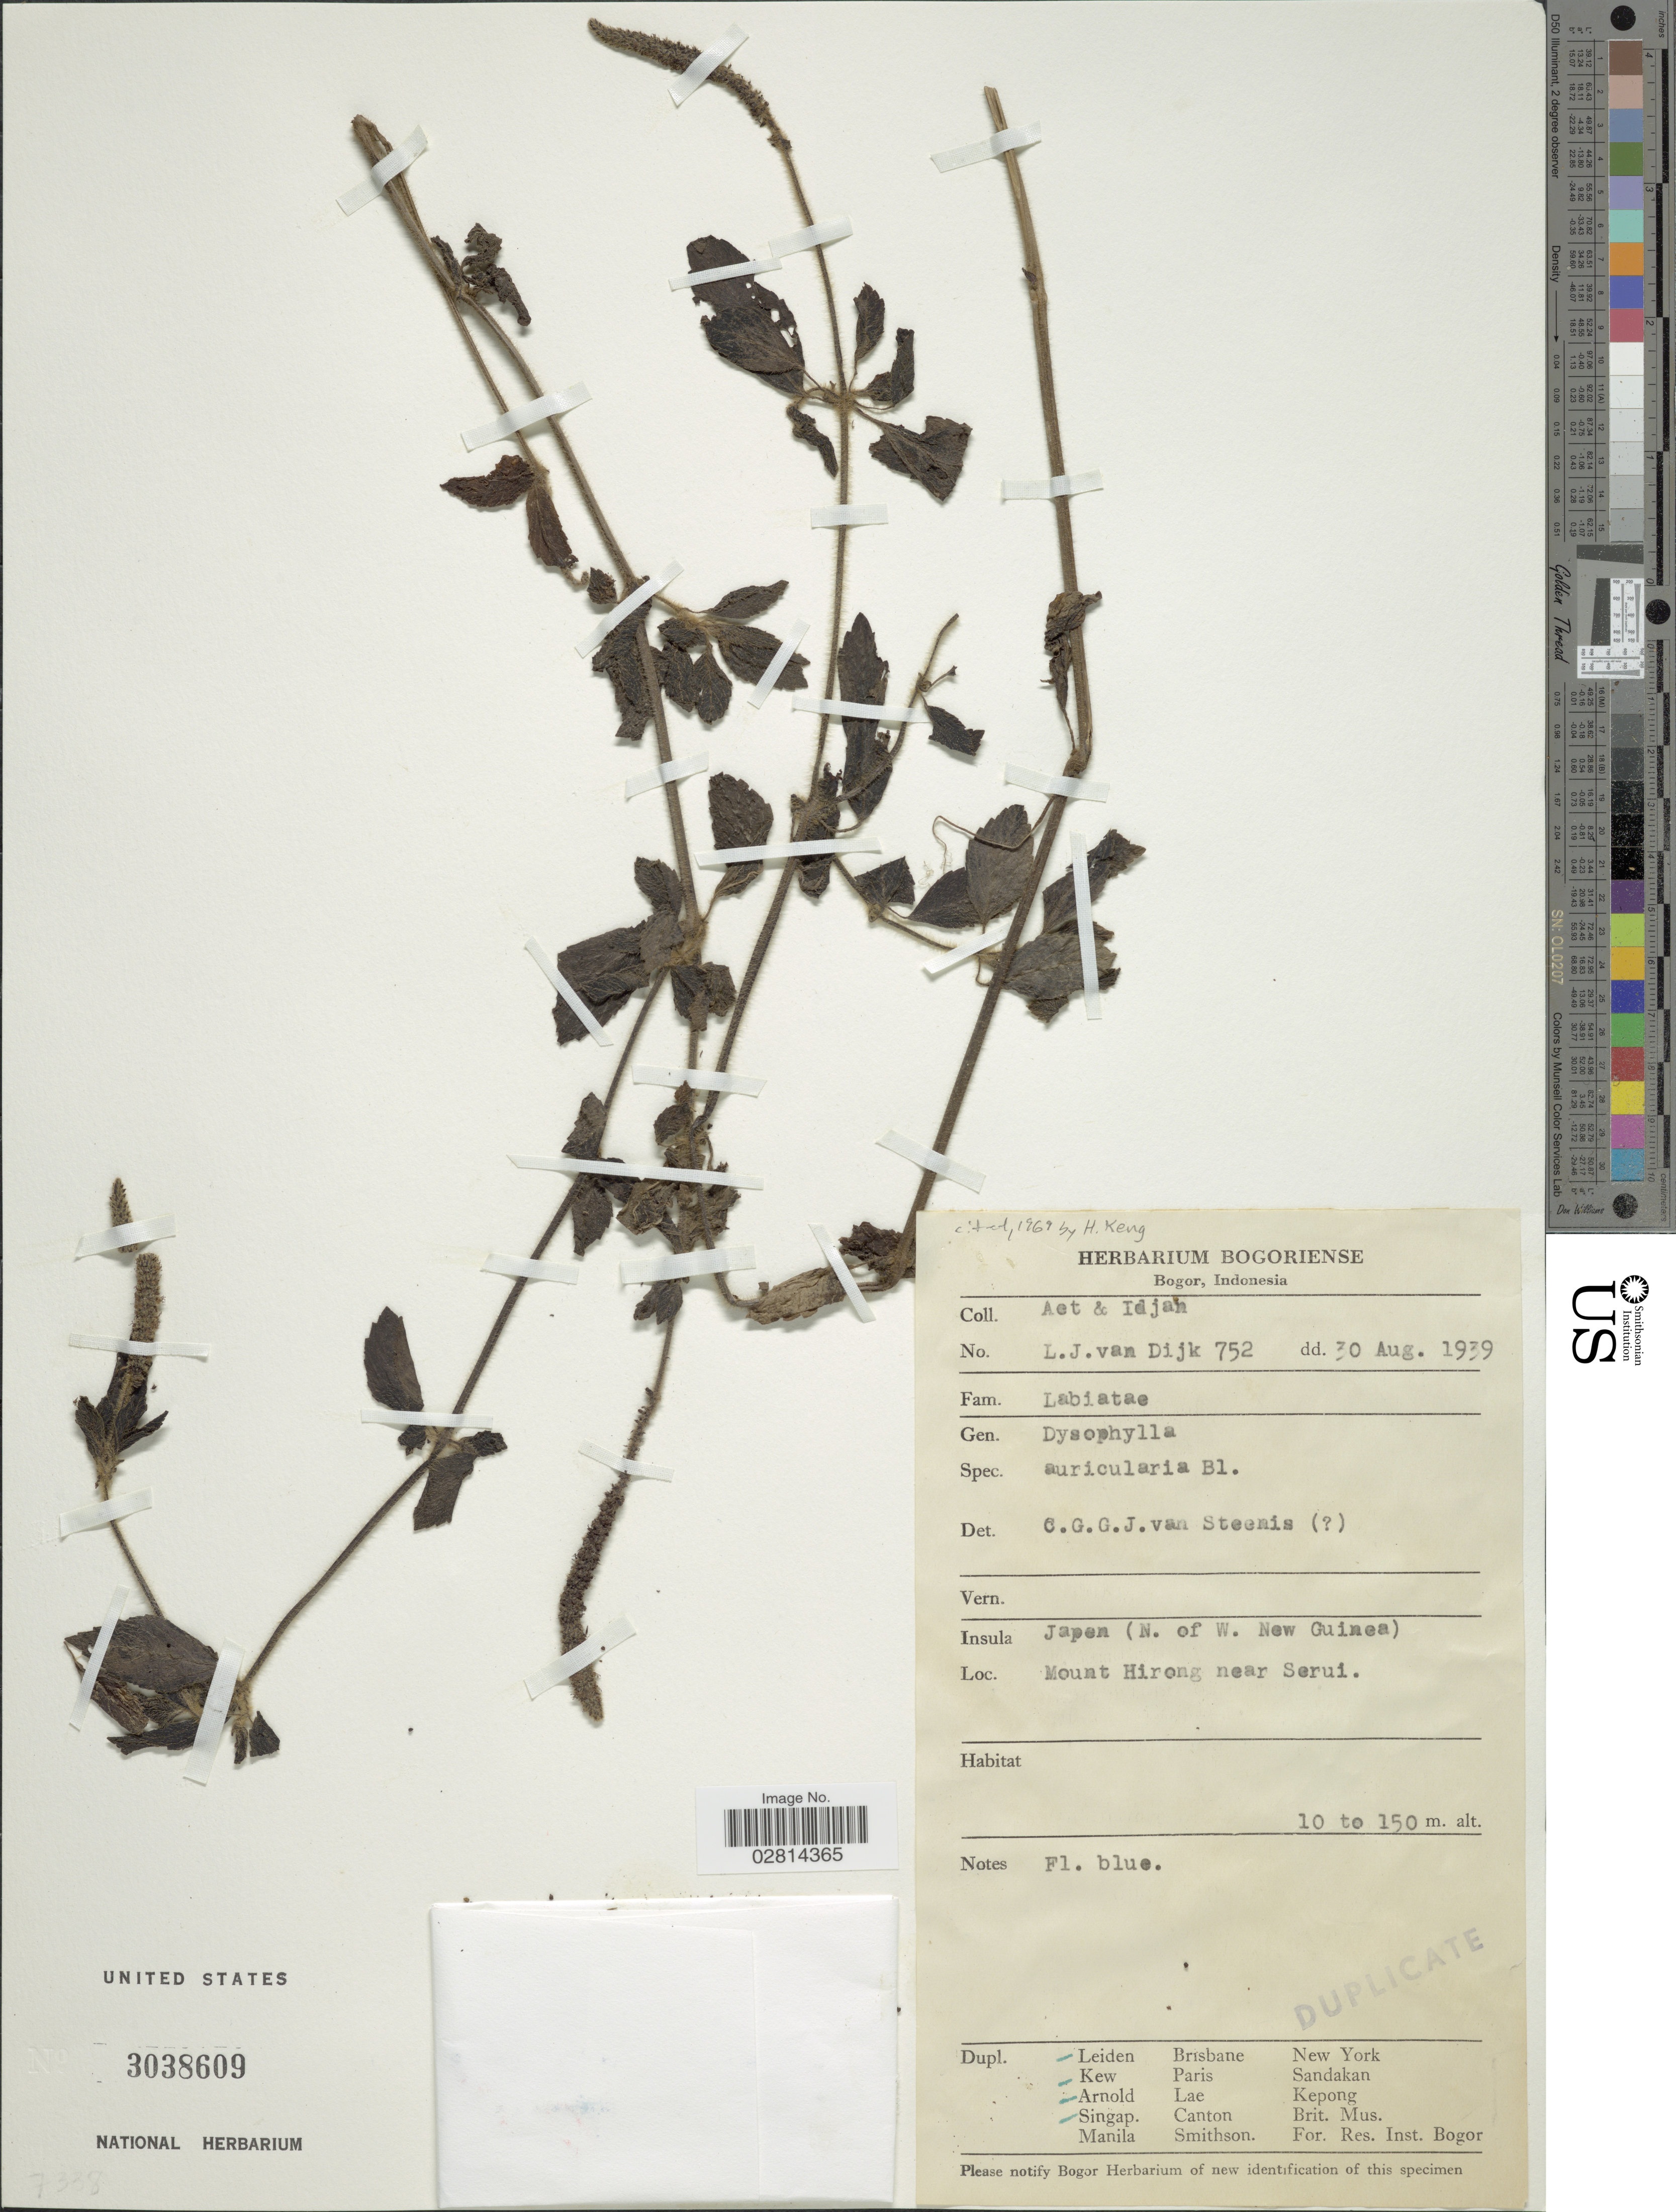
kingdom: Plantae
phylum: Tracheophyta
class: Magnoliopsida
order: Lamiales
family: Lamiaceae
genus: Pogostemon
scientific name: Pogostemon auricularius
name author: (L.) Hassk.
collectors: L. Dijk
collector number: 752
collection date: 1939-08-30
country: Indonesia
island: New Guinea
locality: Insula Japen (N. of W. New Guinea). Mount Hirong near Serui.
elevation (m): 10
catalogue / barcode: US 3038609